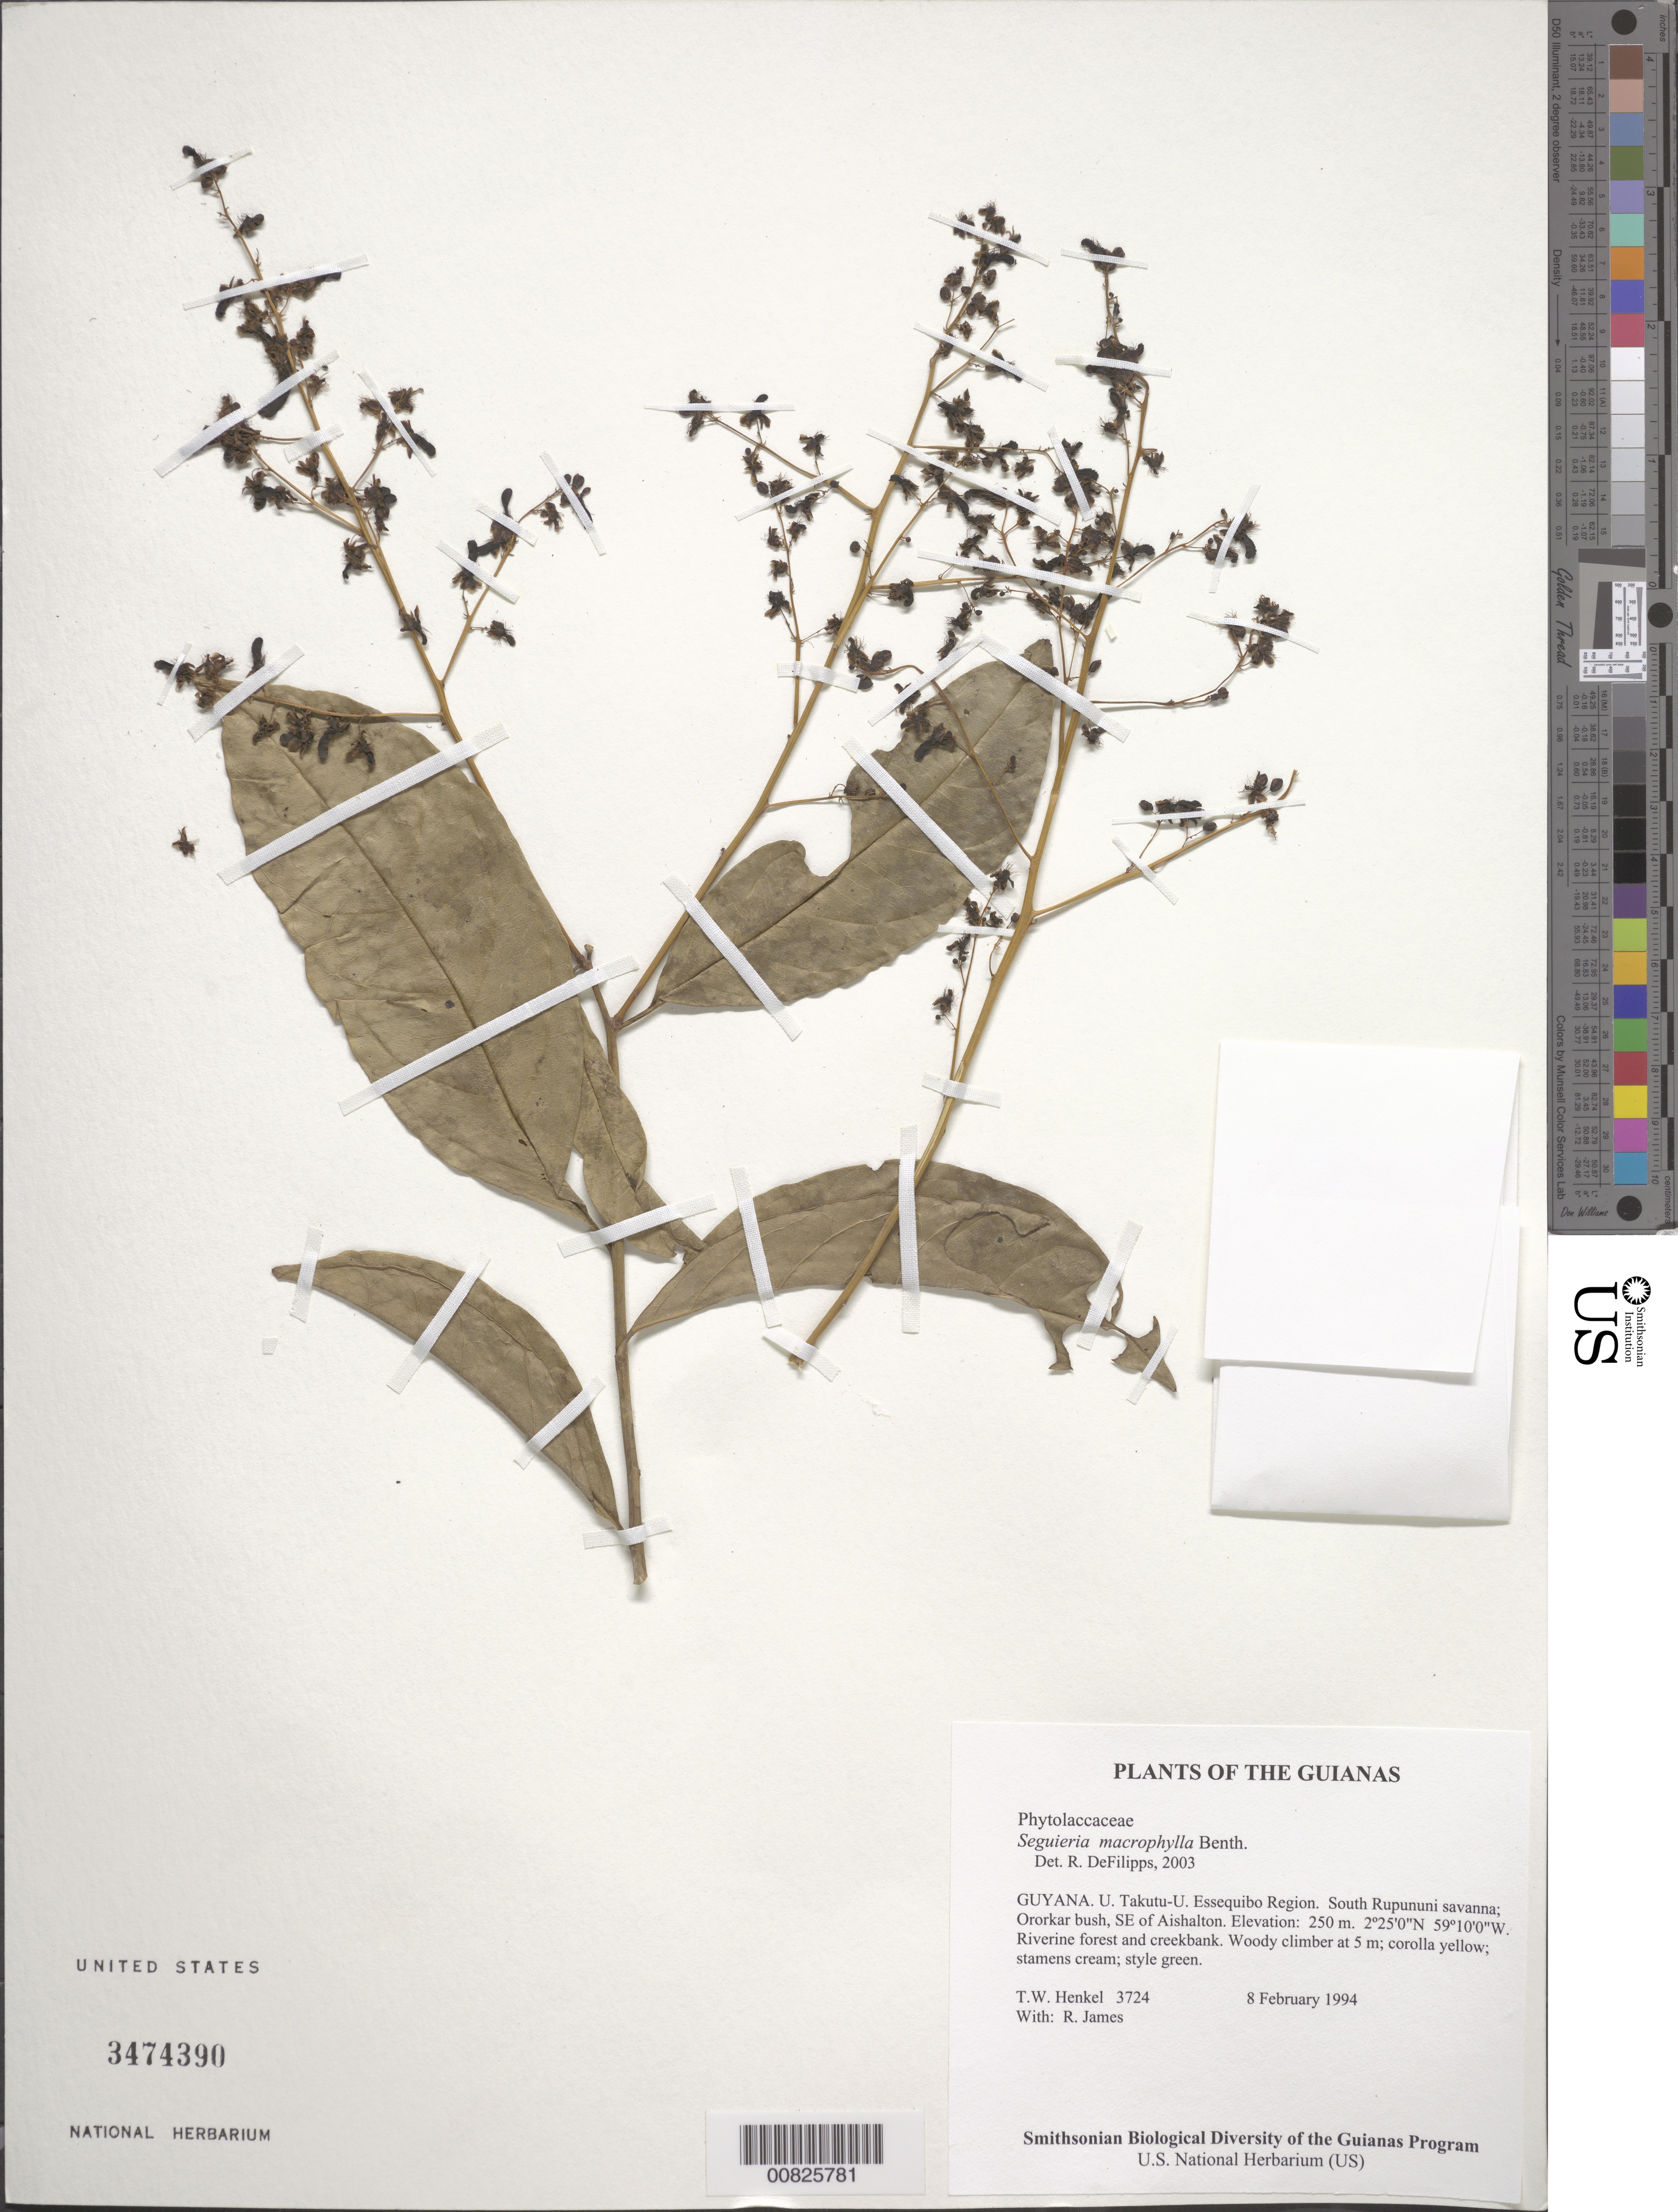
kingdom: Plantae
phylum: Tracheophyta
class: Magnoliopsida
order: Caryophyllales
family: Phytolaccaceae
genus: Seguieria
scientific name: Seguieria macrophylla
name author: Benth.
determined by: DeFilipps, R. A.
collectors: T. Henkel & R. James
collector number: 3724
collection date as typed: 8 February 1994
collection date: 1994-02-08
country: Guyana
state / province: U. Takutu-U. Essequibo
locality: South Rupununi savanna; Ororkar bush, SE of Aishalton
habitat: Riverine forest and creekbank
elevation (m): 250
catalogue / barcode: US 3474390